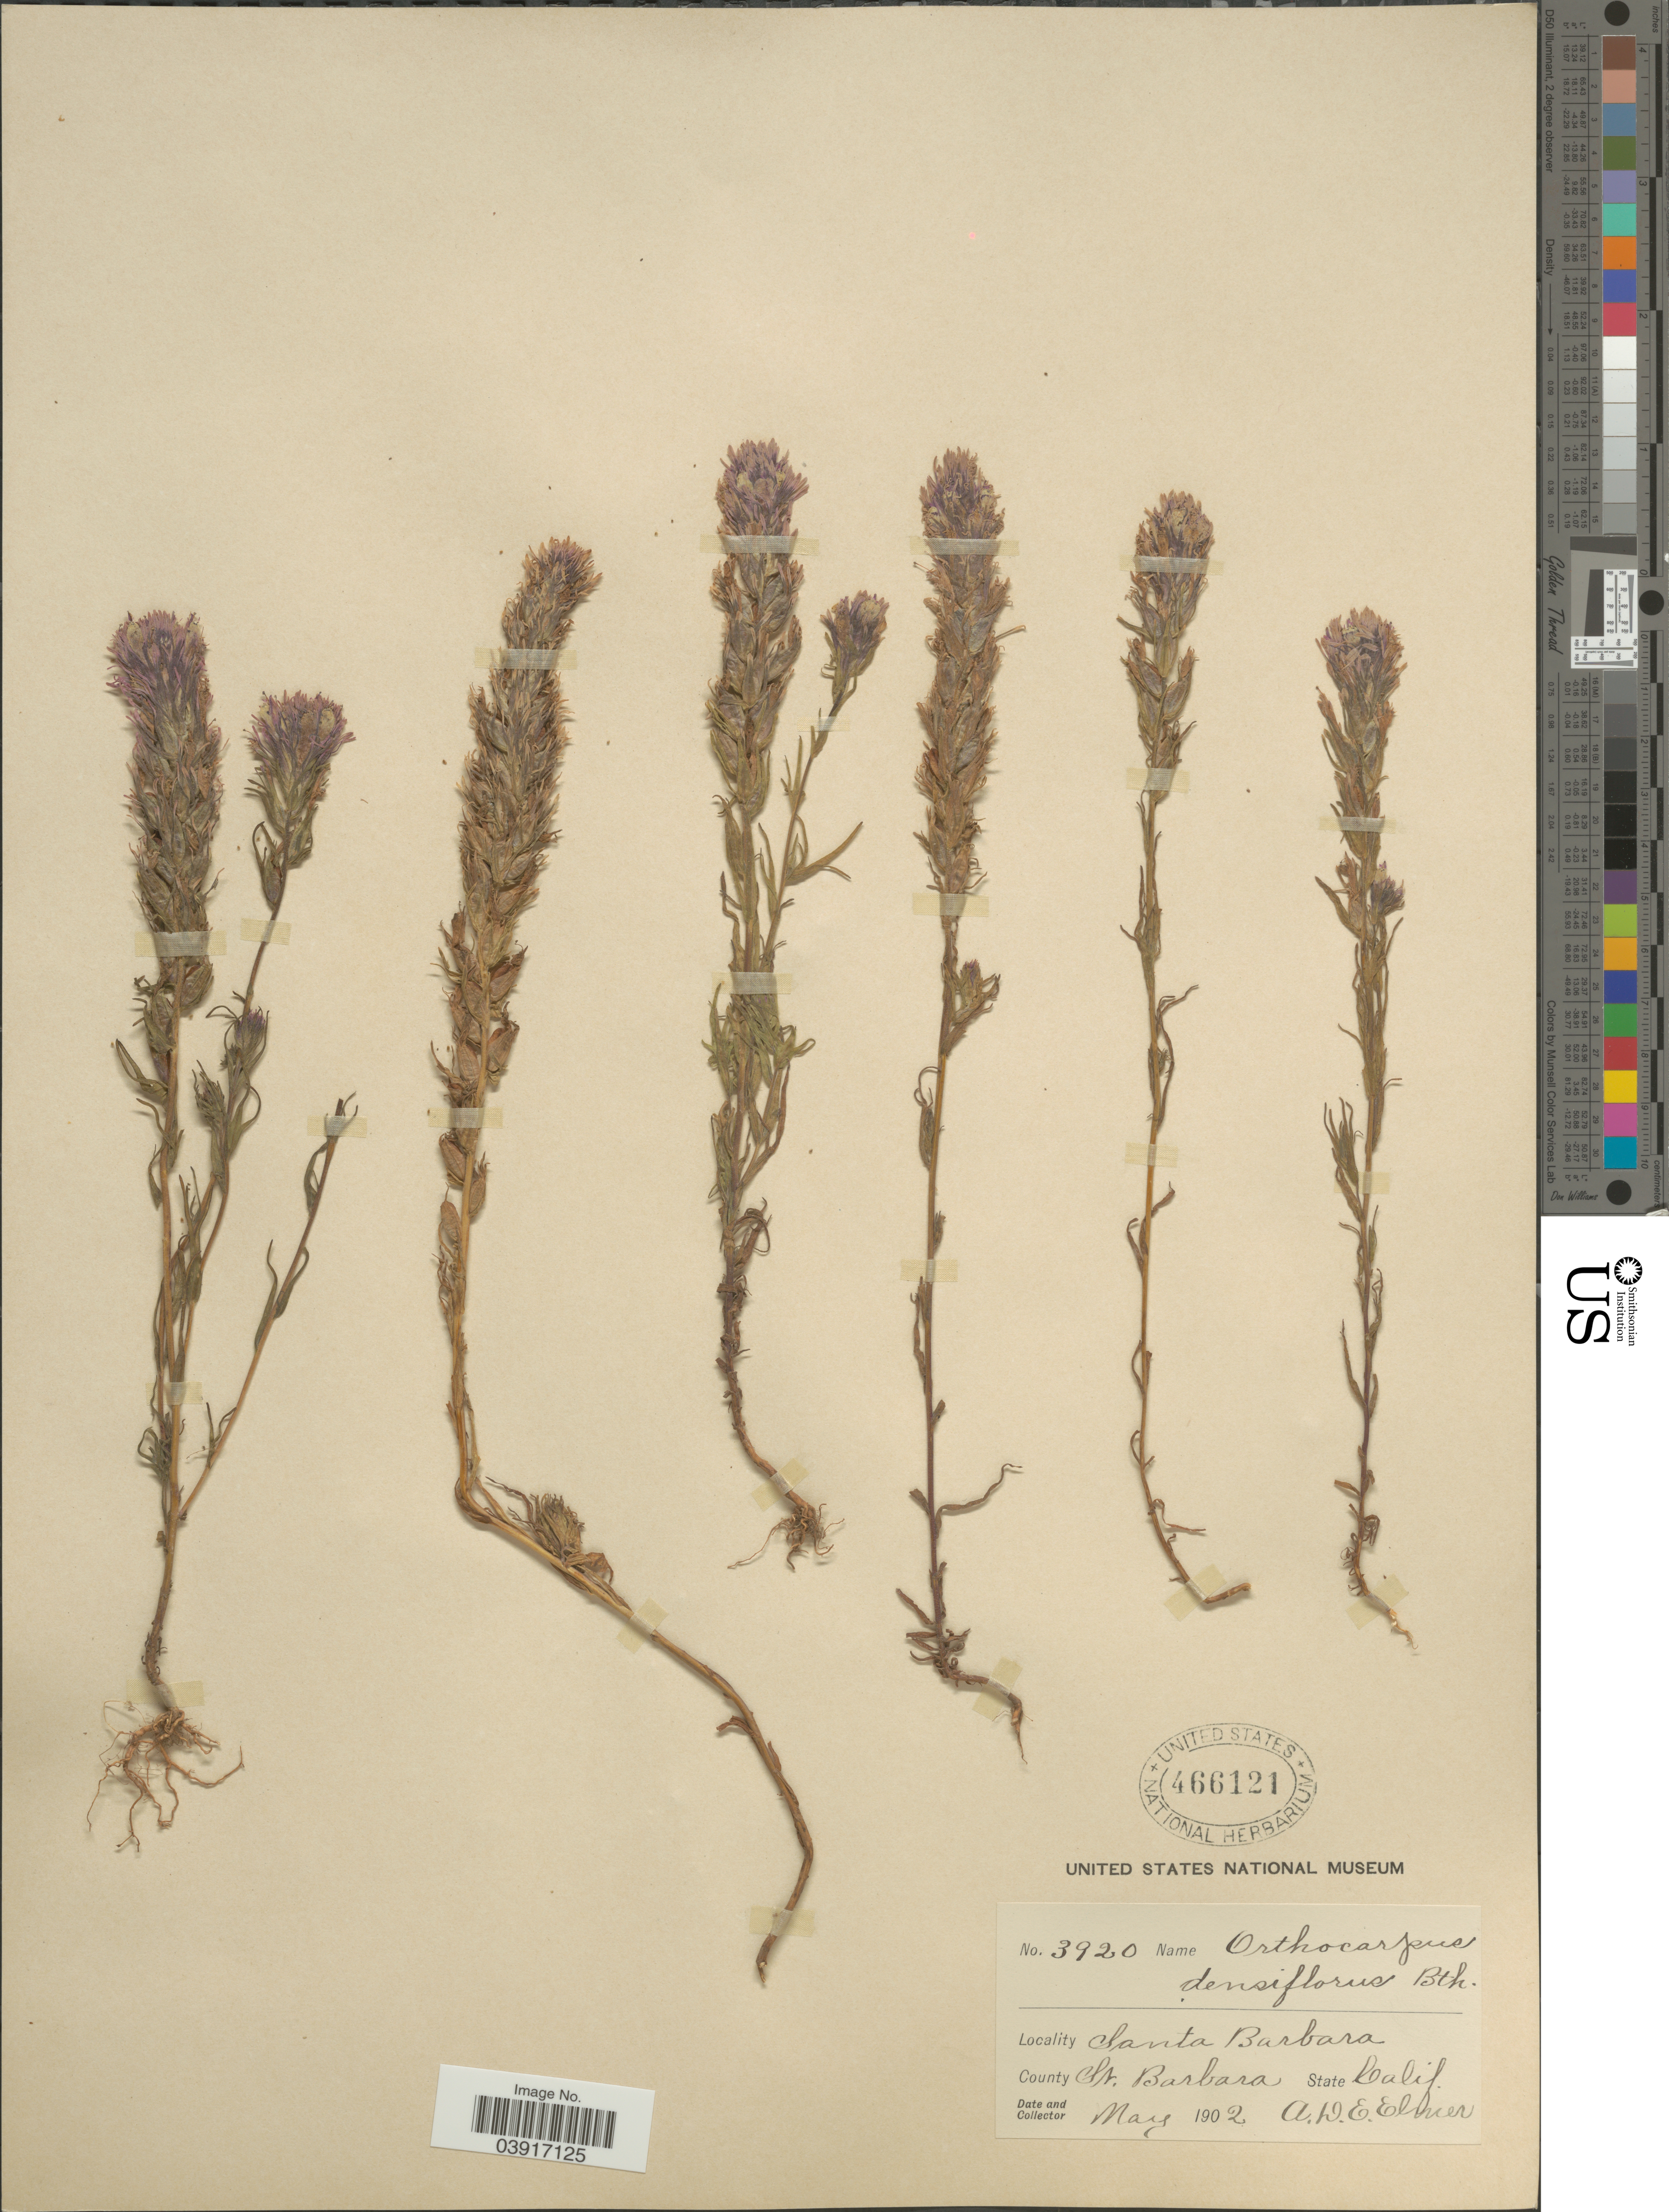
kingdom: Plantae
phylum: Tracheophyta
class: Magnoliopsida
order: Lamiales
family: Orobanchaceae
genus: Orthocarpus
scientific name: Orthocarpus densiflorus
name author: Benth.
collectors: A. D. E. Elmer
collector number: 3920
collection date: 1902-05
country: United States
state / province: California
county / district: Santa Barbara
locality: Santa Barbara. County St. Barbara.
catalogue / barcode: US 466121